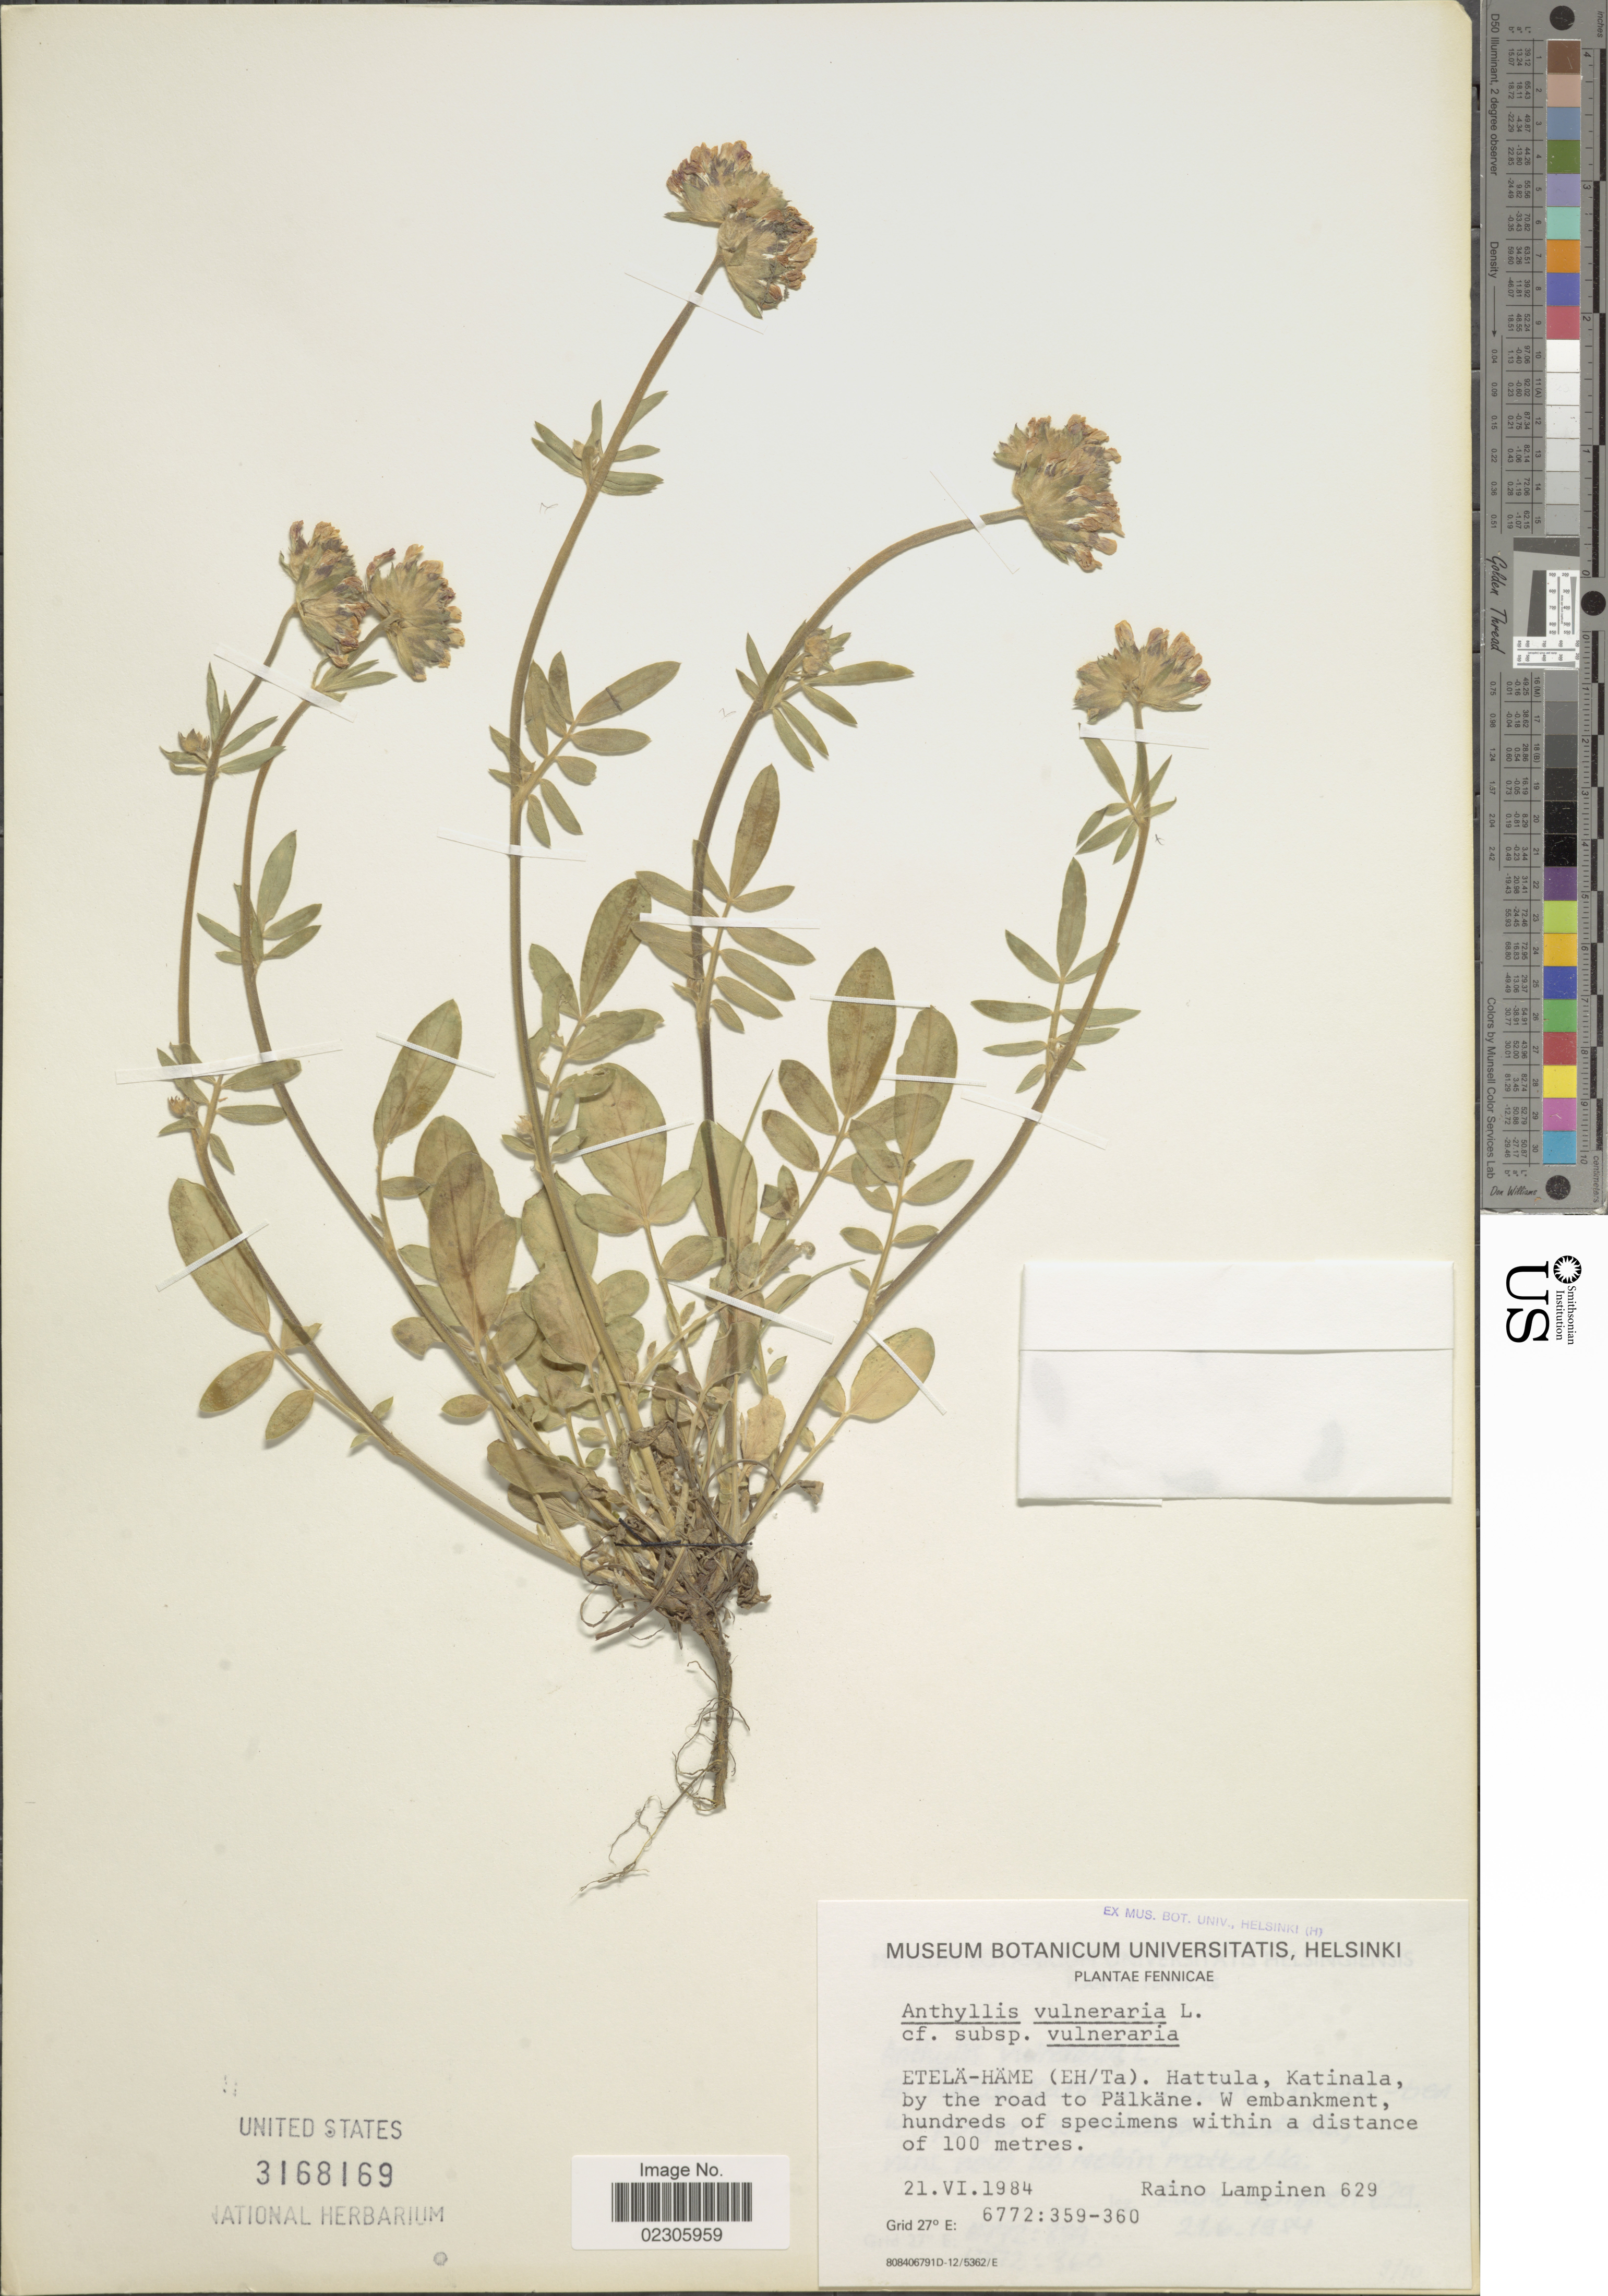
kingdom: Plantae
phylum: Tracheophyta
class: Magnoliopsida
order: Fabales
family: Fabaceae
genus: Anthyllis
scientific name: Anthyllis vulneraria subsp. vulneraria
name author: L.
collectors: R. Lampinen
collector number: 629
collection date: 1984-06-21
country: Finland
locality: Fennicae, Etela-Hame (Eh/Ta), Hattula, Katinala, by the road to Palkane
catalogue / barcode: US 3168169